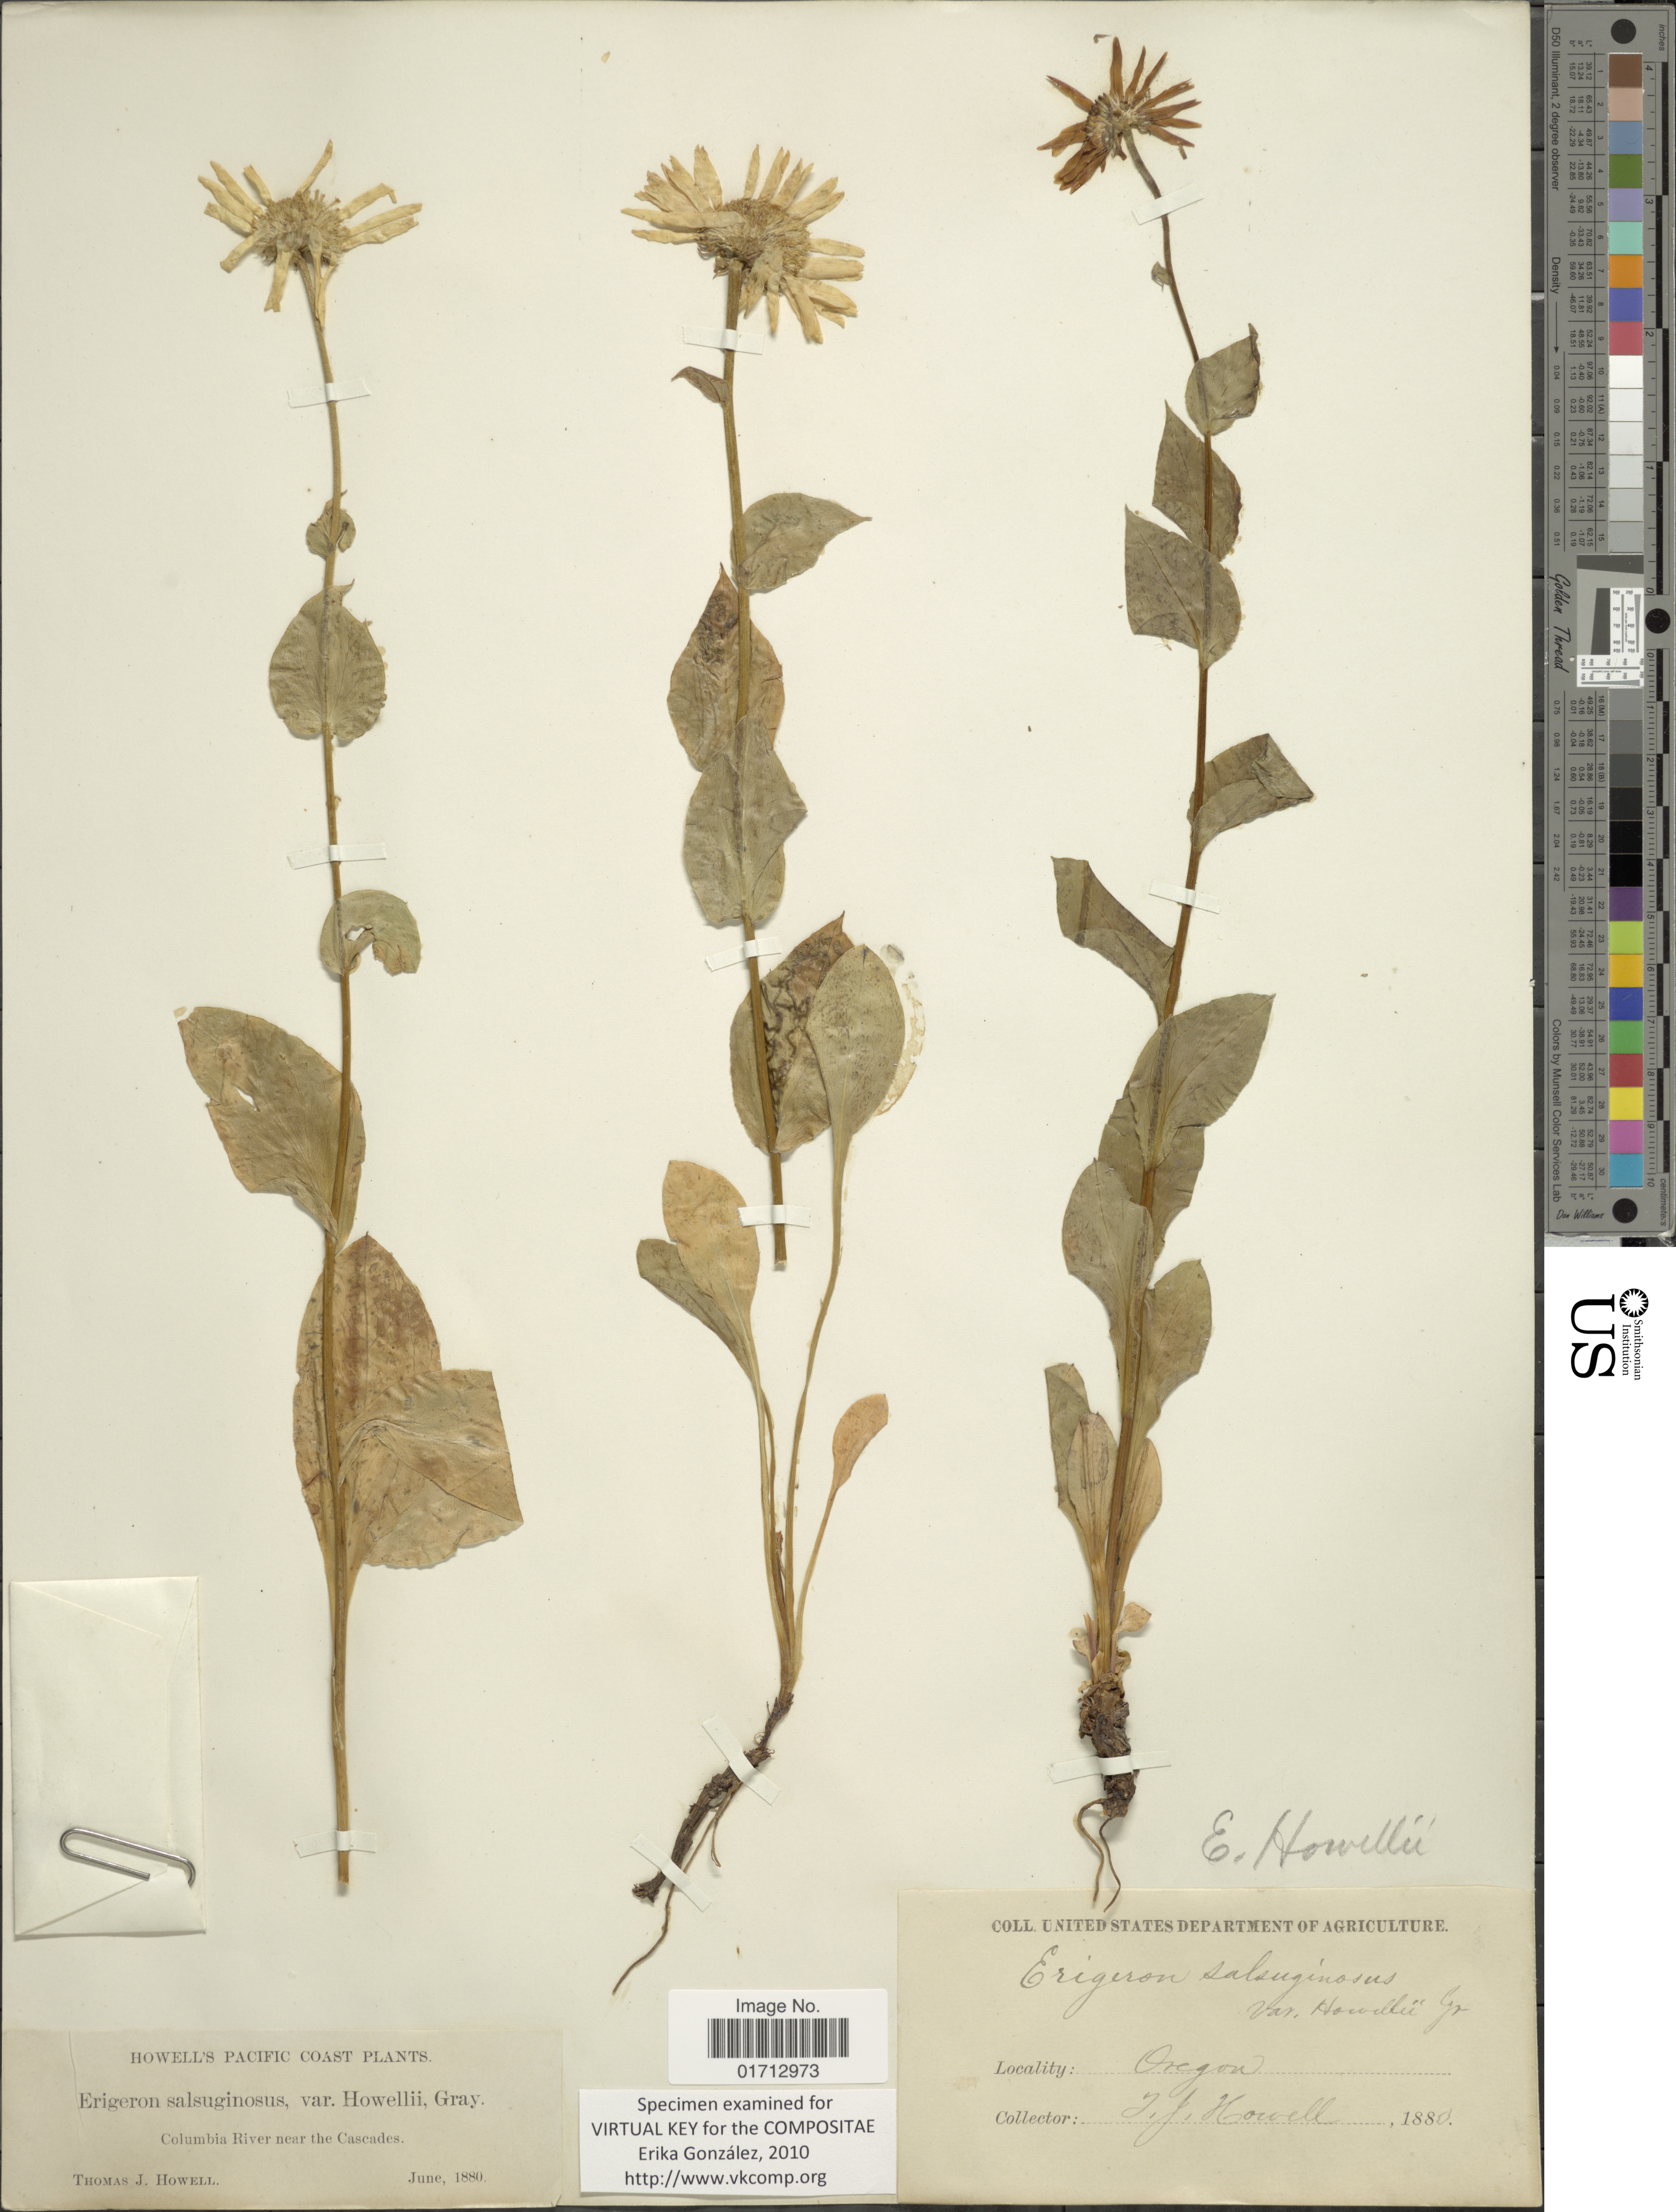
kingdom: Plantae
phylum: Tracheophyta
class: Magnoliopsida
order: Asterales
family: Asteraceae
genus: Erigeron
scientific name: Erigeron howellii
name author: (A. Gray) A. Gray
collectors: T. J. Howell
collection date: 1880-06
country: United States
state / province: Oregon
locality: Howell's Pacific Coast, Columbia River near the Cascades.